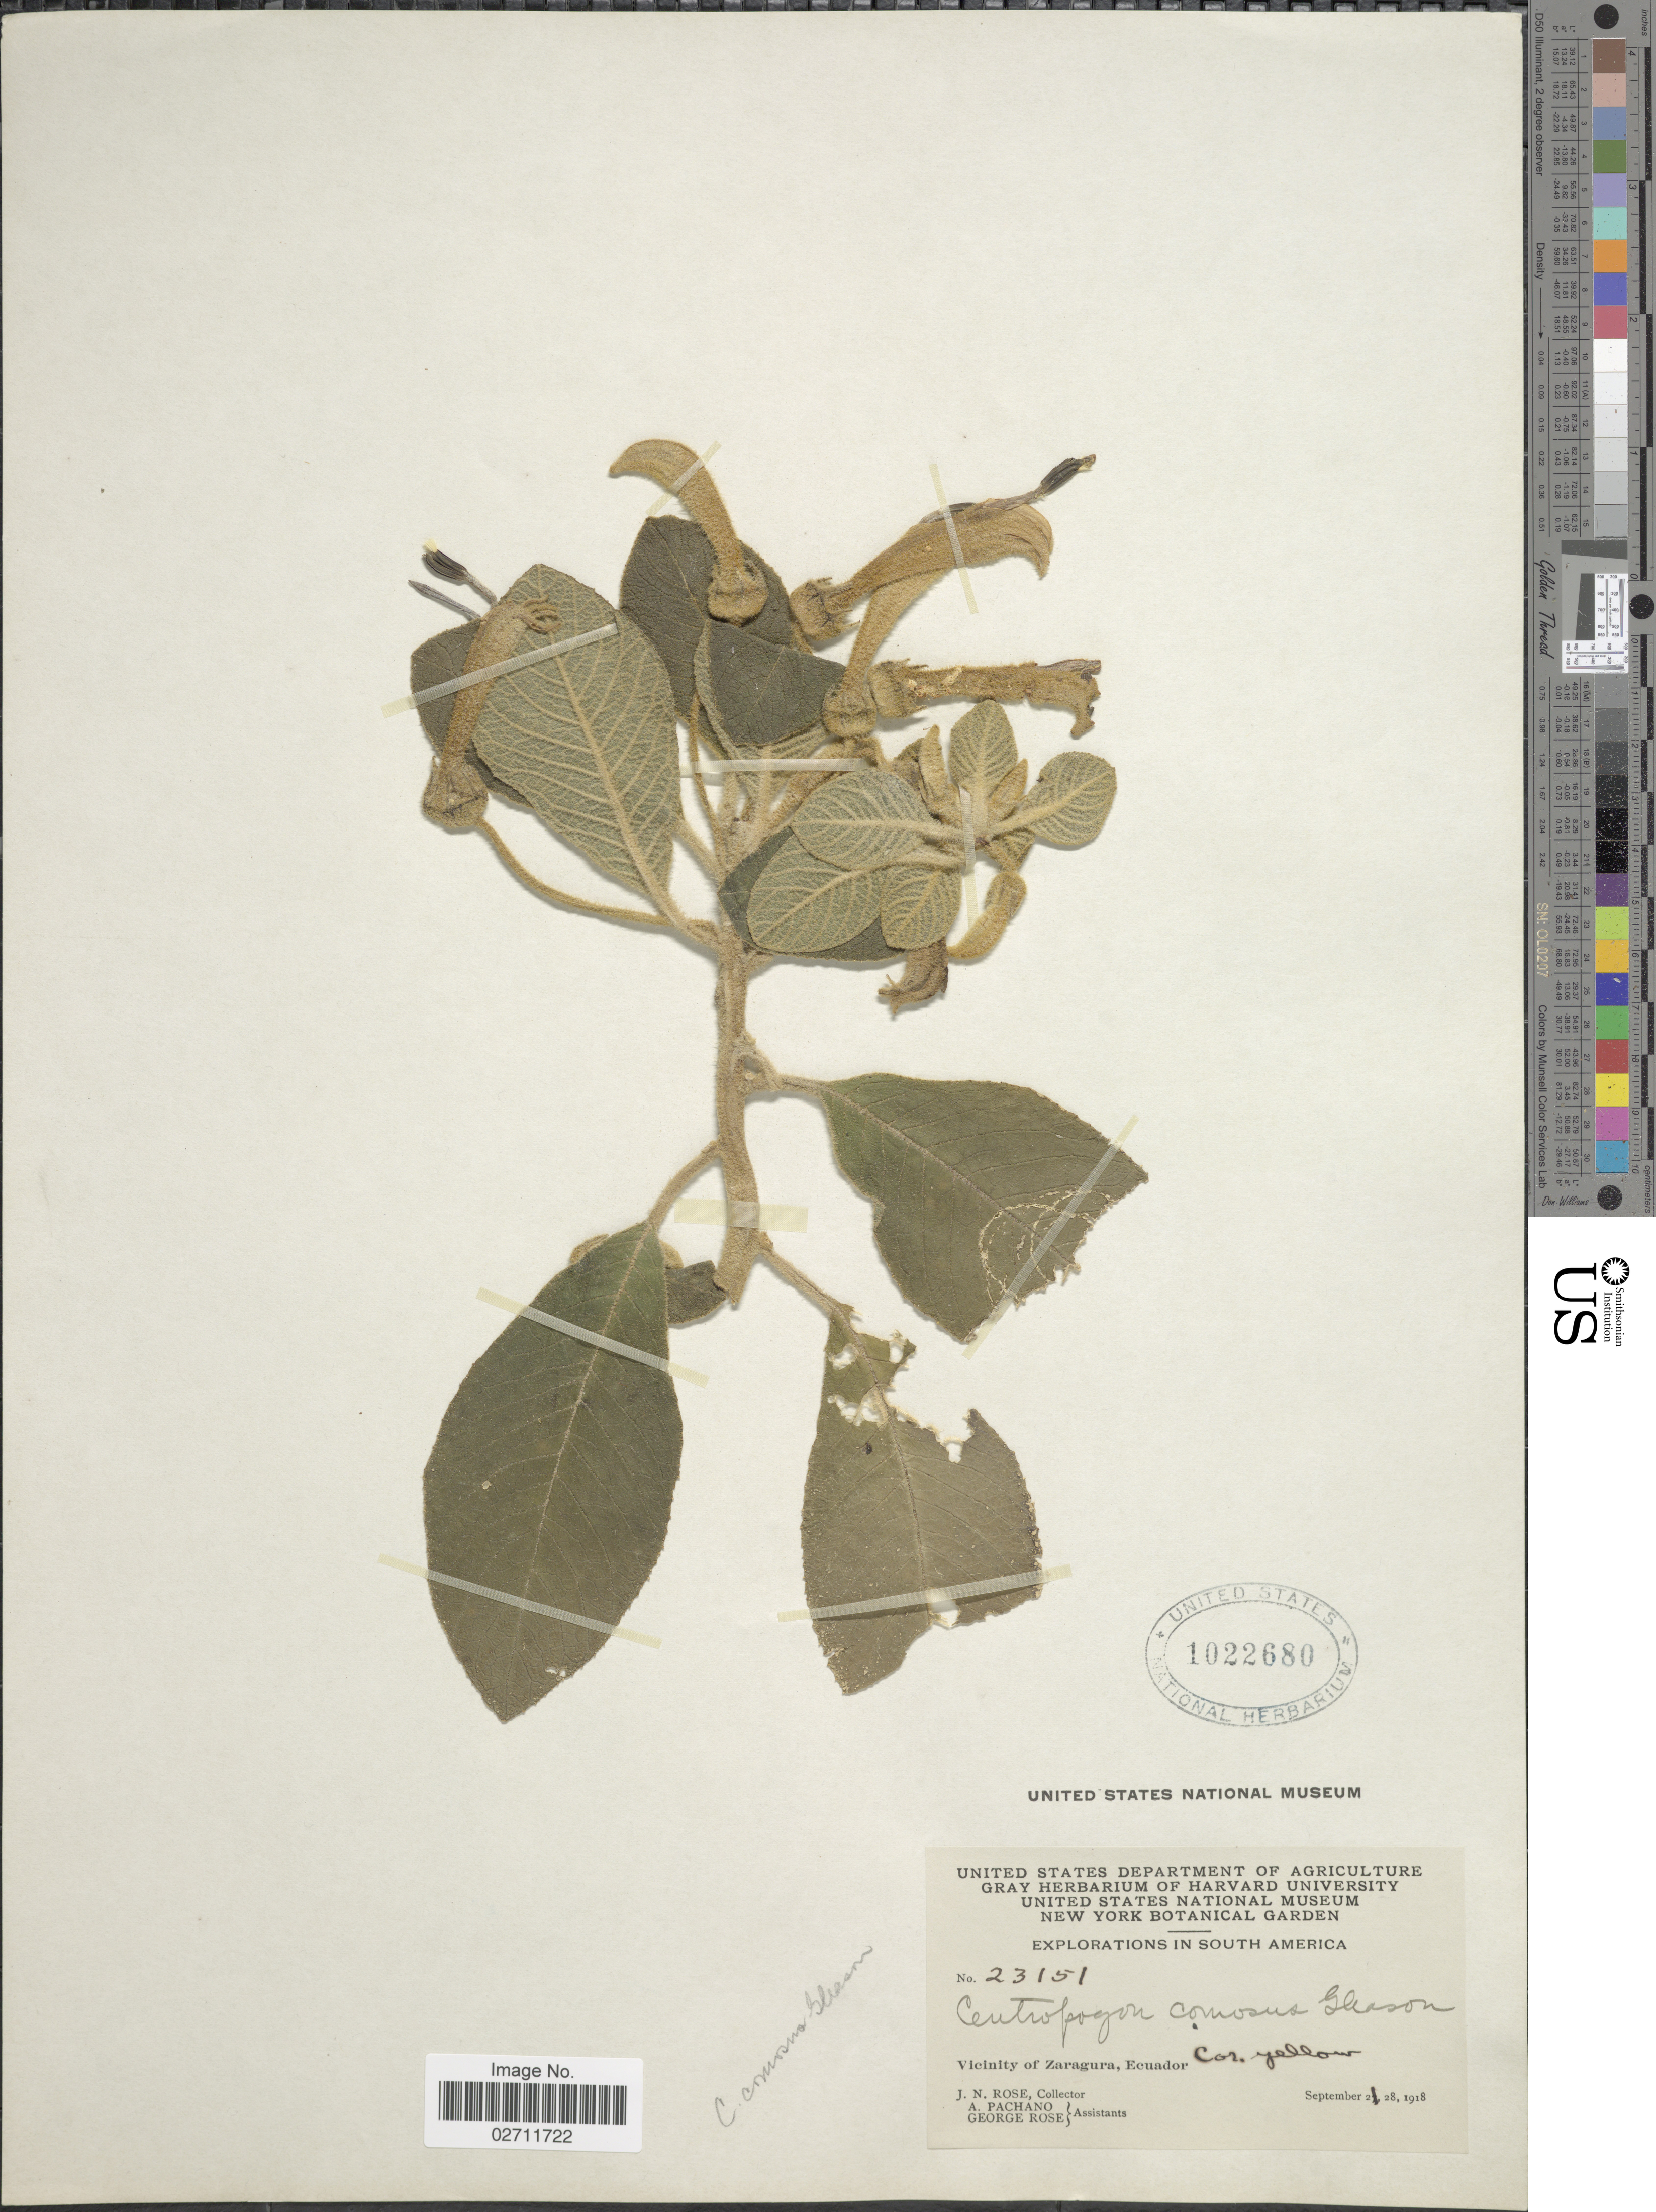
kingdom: Plantae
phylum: Tracheophyta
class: Magnoliopsida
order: Asterales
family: Campanulaceae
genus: Centropogon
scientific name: Centropogon comosus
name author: Gleason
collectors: J. N. Rose, A. Pachano & G. Rose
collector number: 23151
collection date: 1918-09-28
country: Ecuador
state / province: Loja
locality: Vicinity of Zaragura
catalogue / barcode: US 1022680